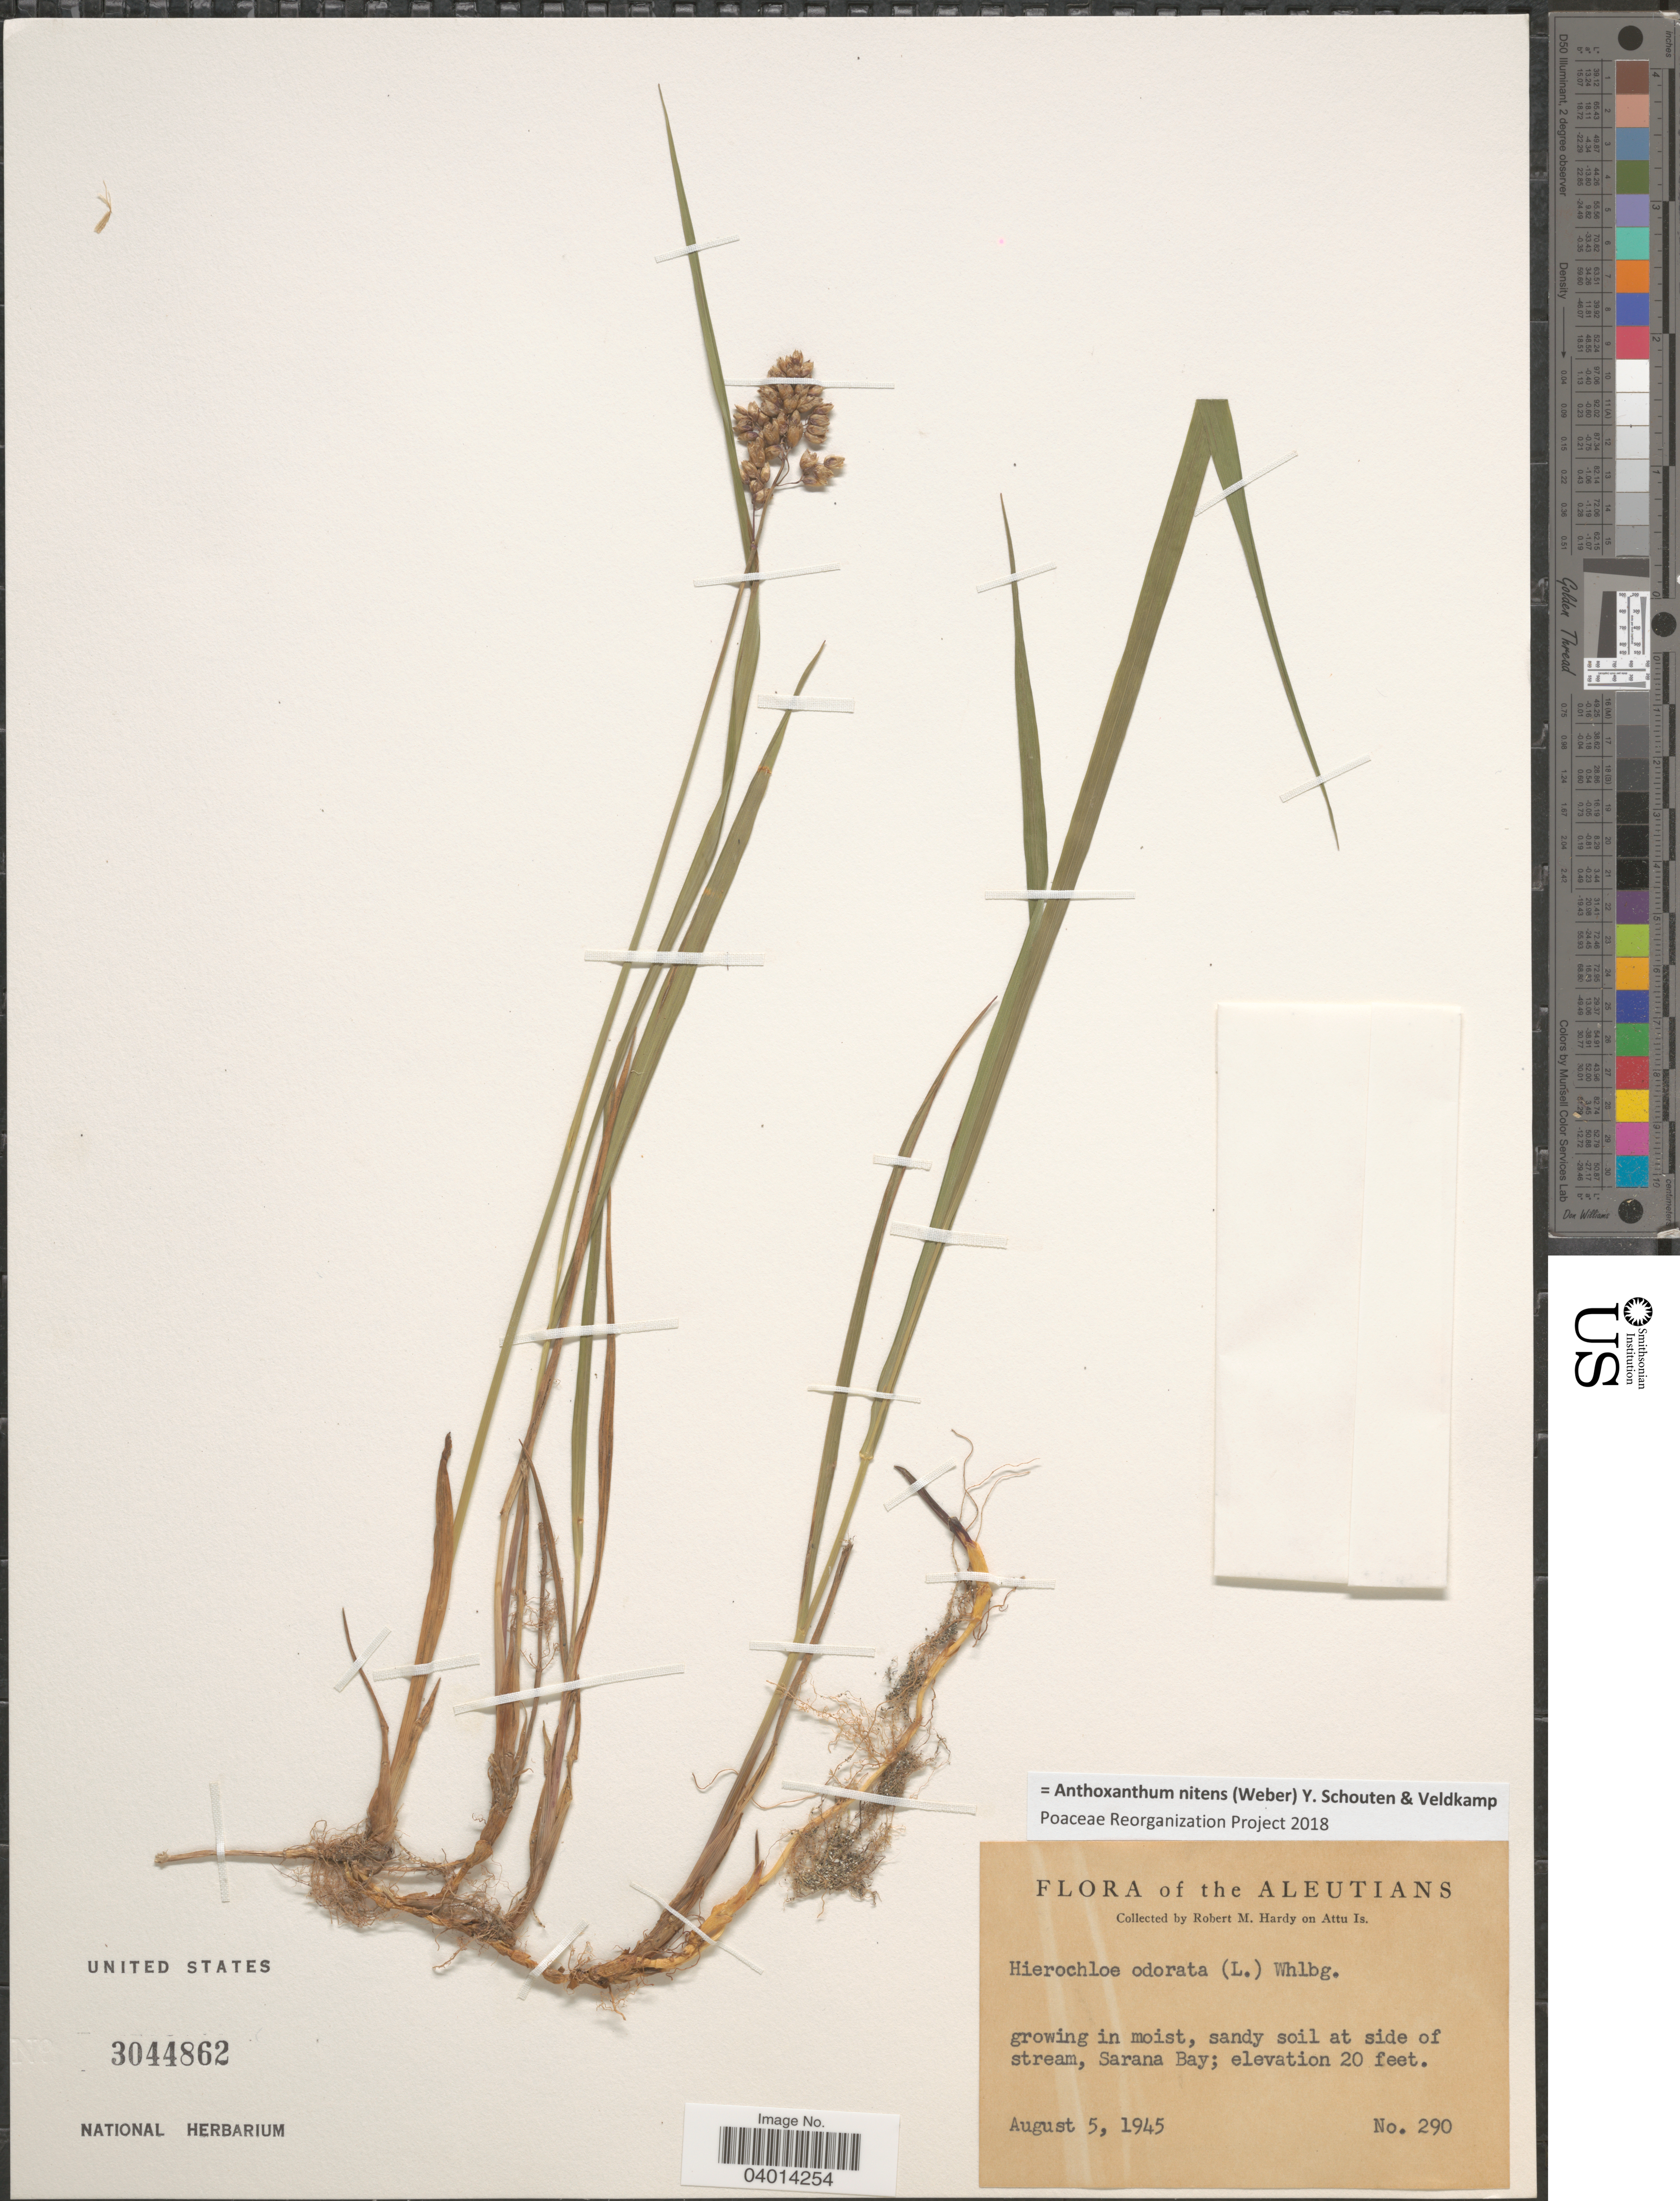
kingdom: Plantae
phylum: Tracheophyta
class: Liliopsida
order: Poales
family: Poaceae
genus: Anthoxanthum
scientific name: Anthoxanthum nitens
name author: (G.H. Weber) R.T.A. Schouten & Veldkamp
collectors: R. Hardy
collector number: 290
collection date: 1945-08-05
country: United States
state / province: Alaska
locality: Aleutians. On Attu Is. In moist, sandy soil at side of stream, Sarana Bay.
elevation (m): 6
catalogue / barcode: US 3044862